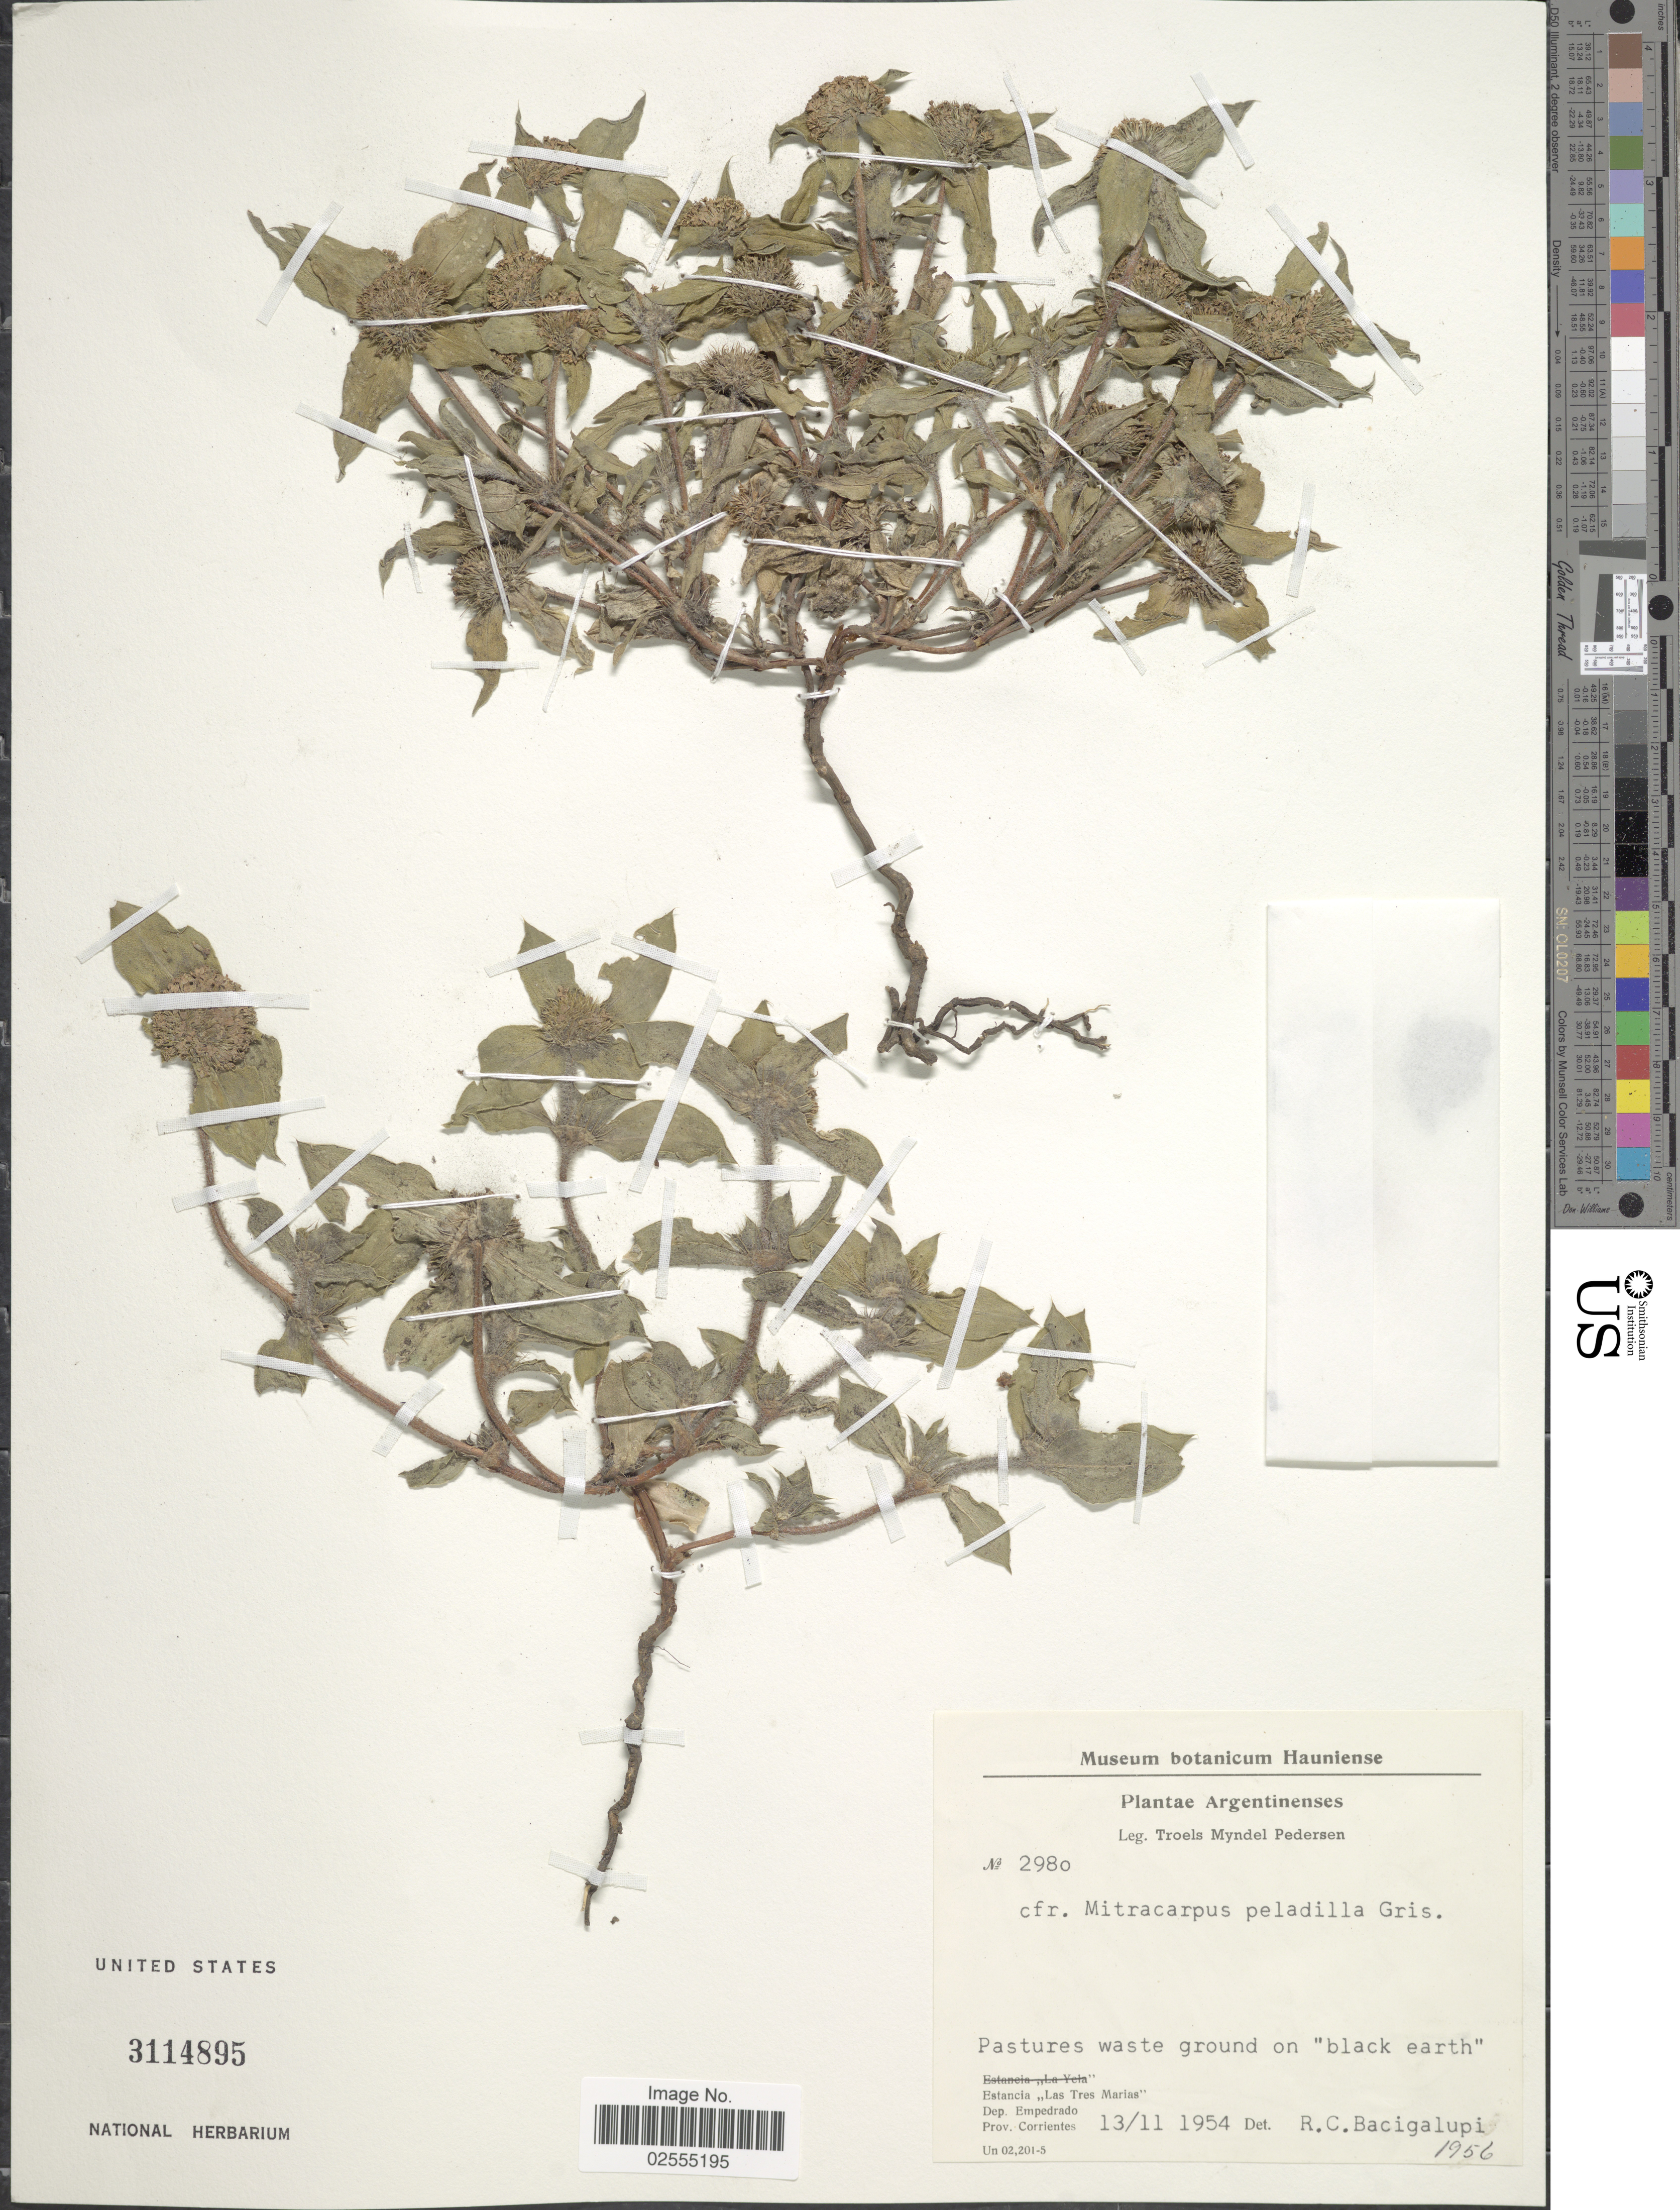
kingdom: Plantae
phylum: Tracheophyta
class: Magnoliopsida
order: Gentianales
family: Rubiaceae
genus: Mitracarpus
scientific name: Mitracarpus peladilla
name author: Griseb.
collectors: R. Bacigalupi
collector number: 2980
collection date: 1954-11-13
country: Argentina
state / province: Corrientes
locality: Estancia Las Tres Marias, Dep. Empedrado, Prov. Corrientes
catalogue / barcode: US 3114895